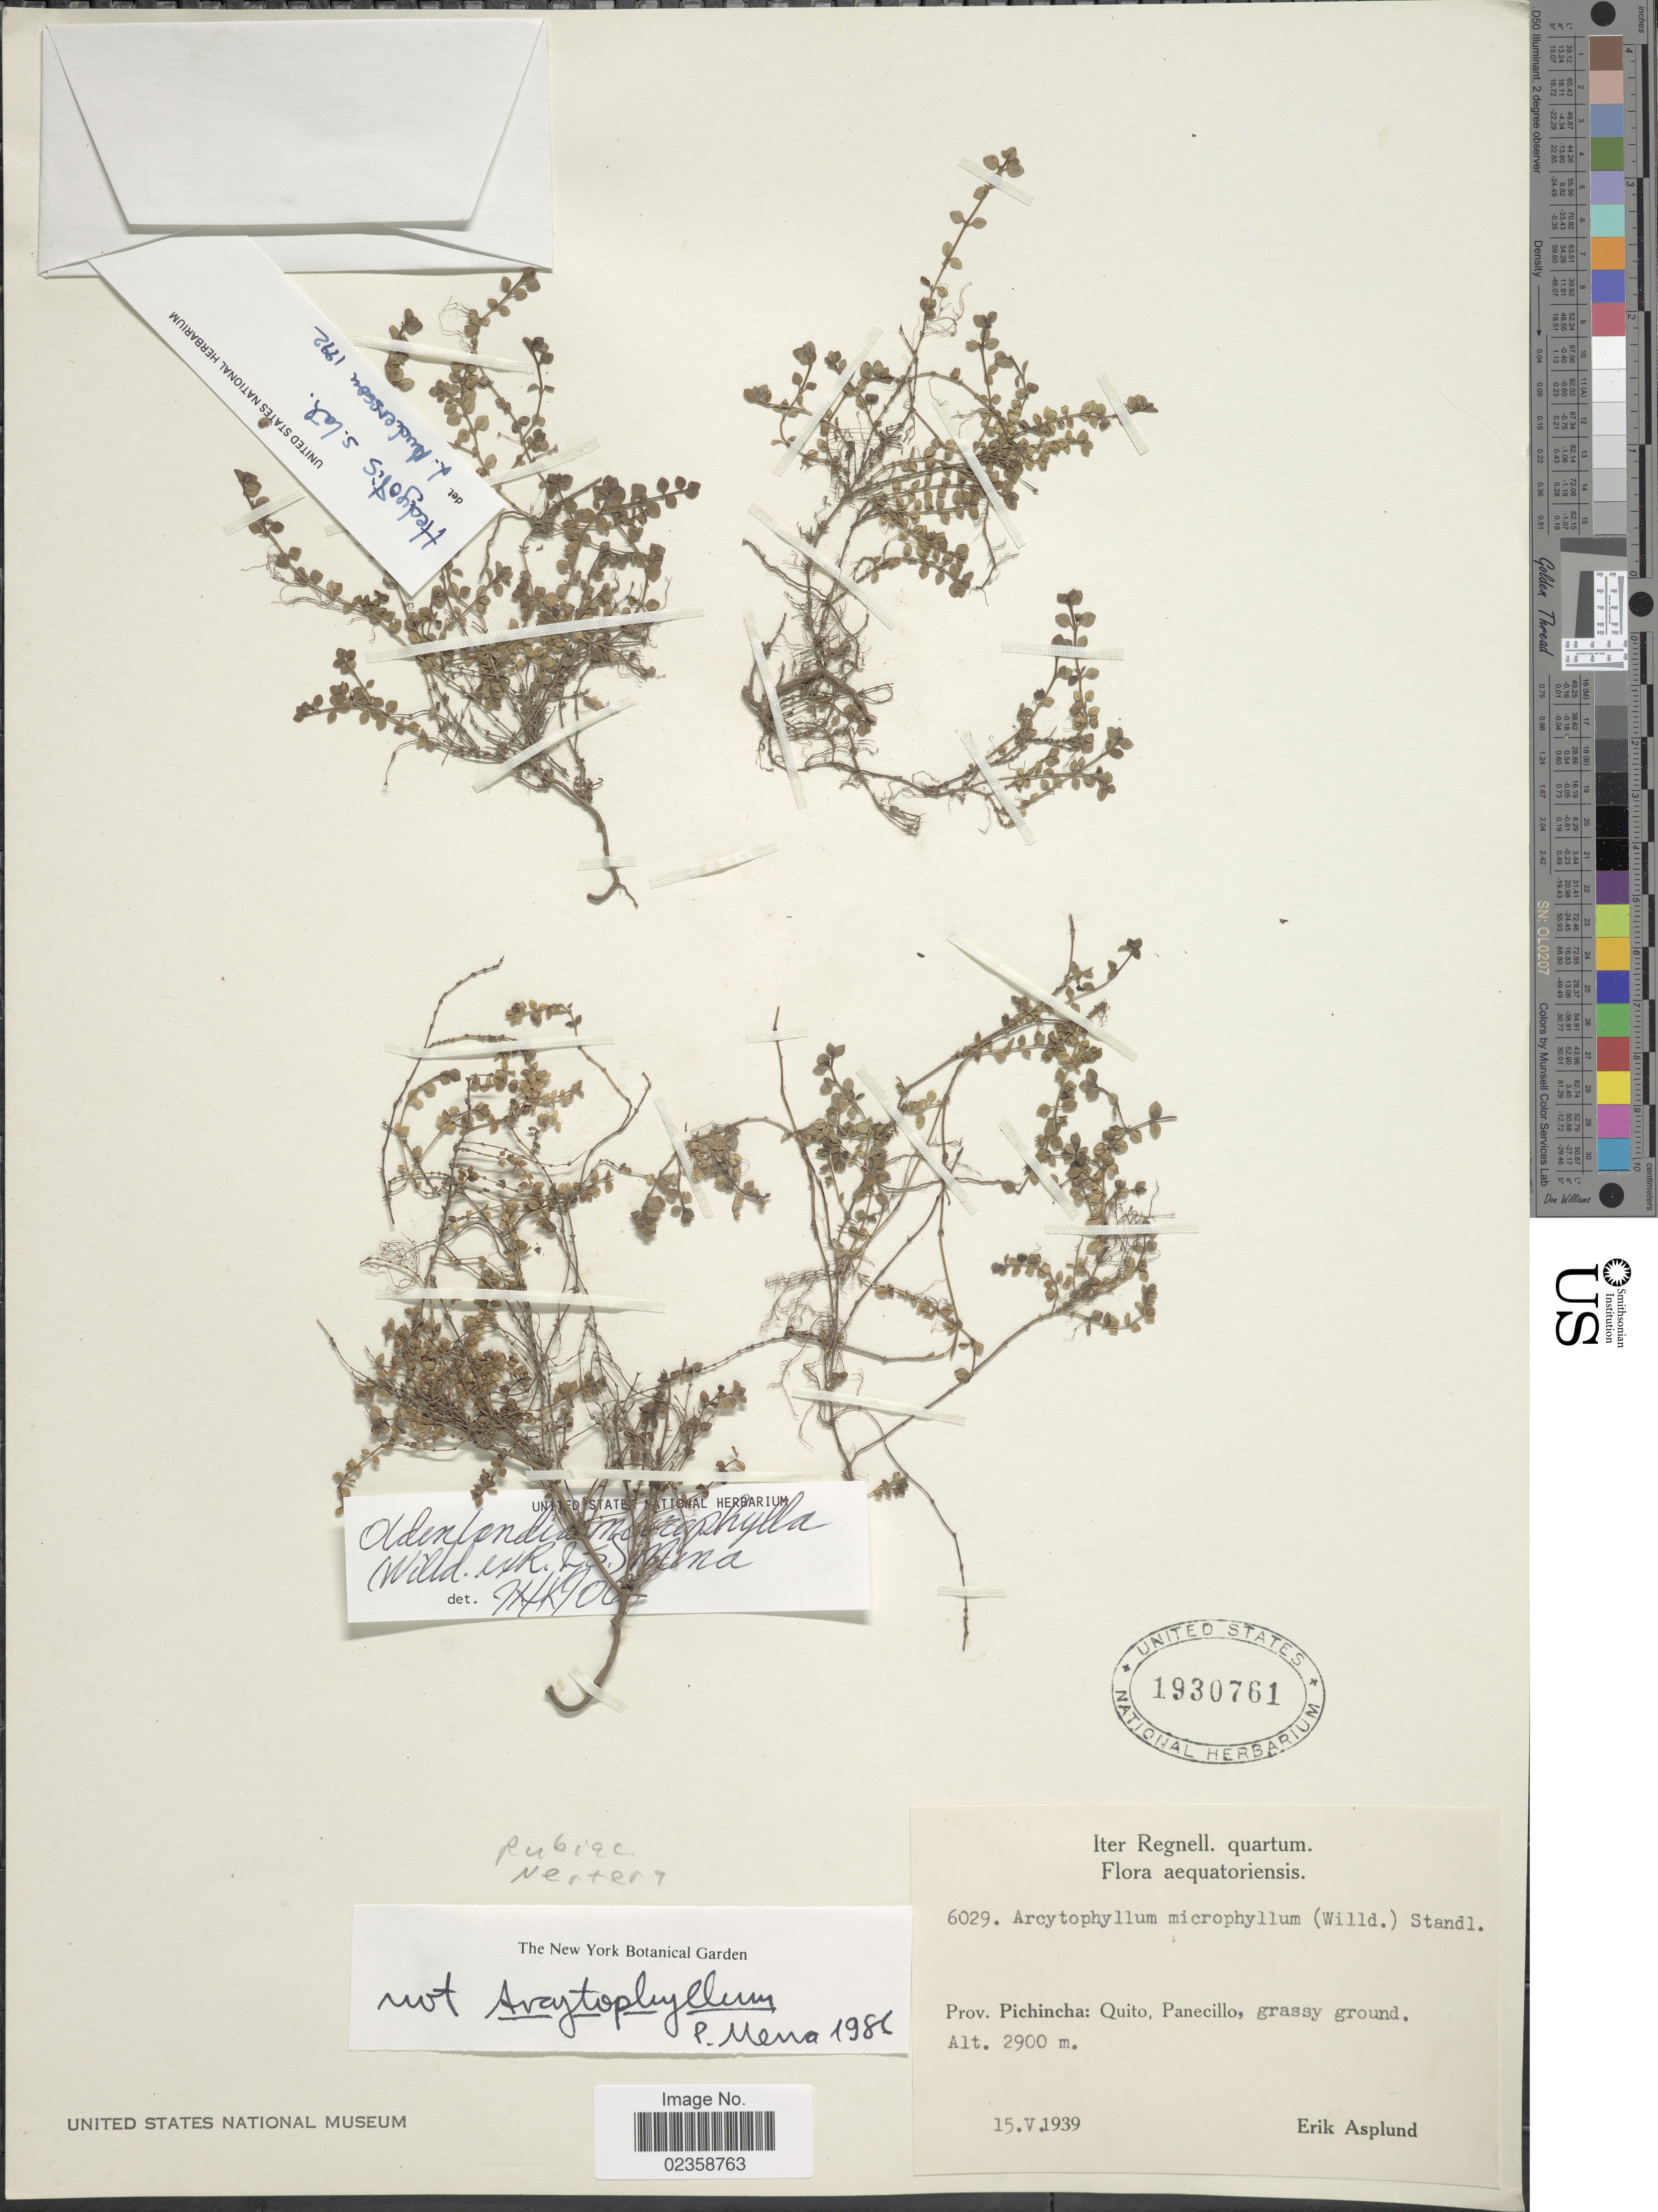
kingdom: Plantae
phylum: Tracheophyta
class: Magnoliopsida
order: Gentianales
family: Rubiaceae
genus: Oldenlandia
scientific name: Oldenlandia microphylla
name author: De Wild. & Durand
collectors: E. Asplund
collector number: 6029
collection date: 1939-05-15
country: Ecuador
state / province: Pichincha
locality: Aequatoriensis. Quito, Panecillo, grassy ground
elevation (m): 2900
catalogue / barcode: US 1930761